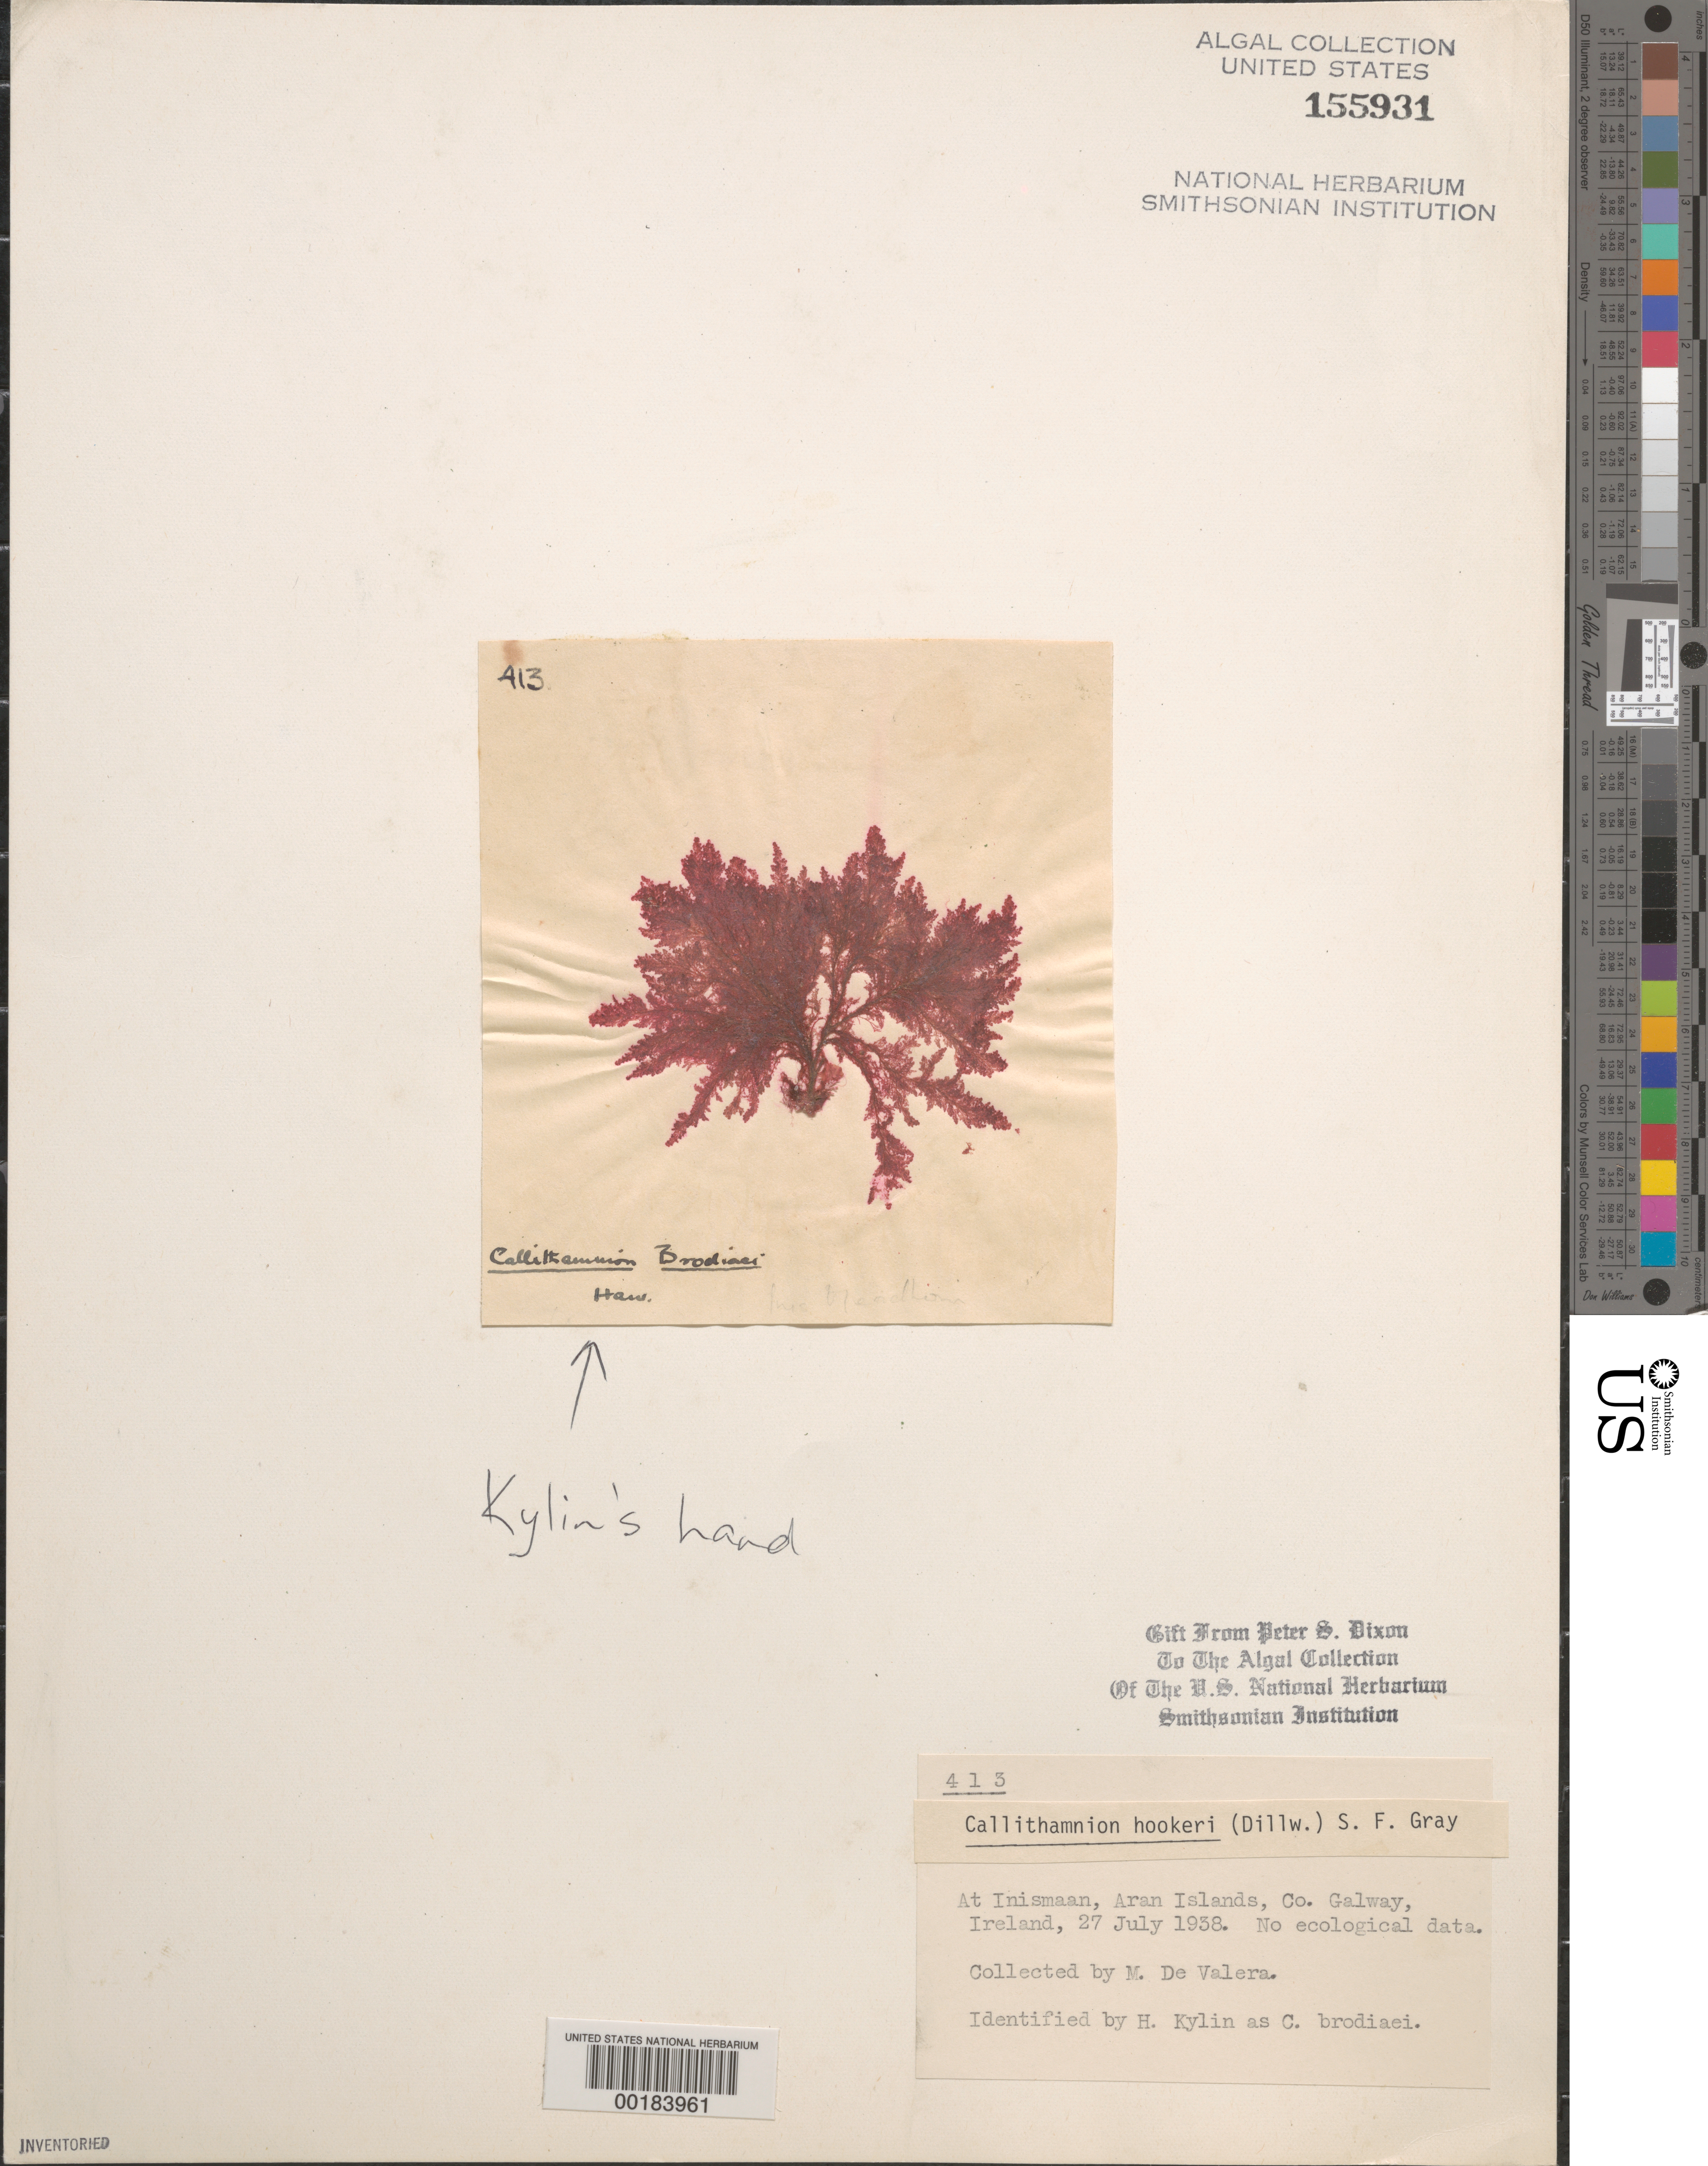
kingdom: Plantae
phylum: Rhodophyta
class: Florideophyceae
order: Ceramiales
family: Callithamniaceae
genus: Gaillona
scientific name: Gaillona hookeri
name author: (Dillwyn) A. Athanasiadis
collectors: M. De Valera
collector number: PSD 413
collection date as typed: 27 Jul 1938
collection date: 1938-07-27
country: Ireland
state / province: Connaught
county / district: Galway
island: Inishmaan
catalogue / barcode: US 155931